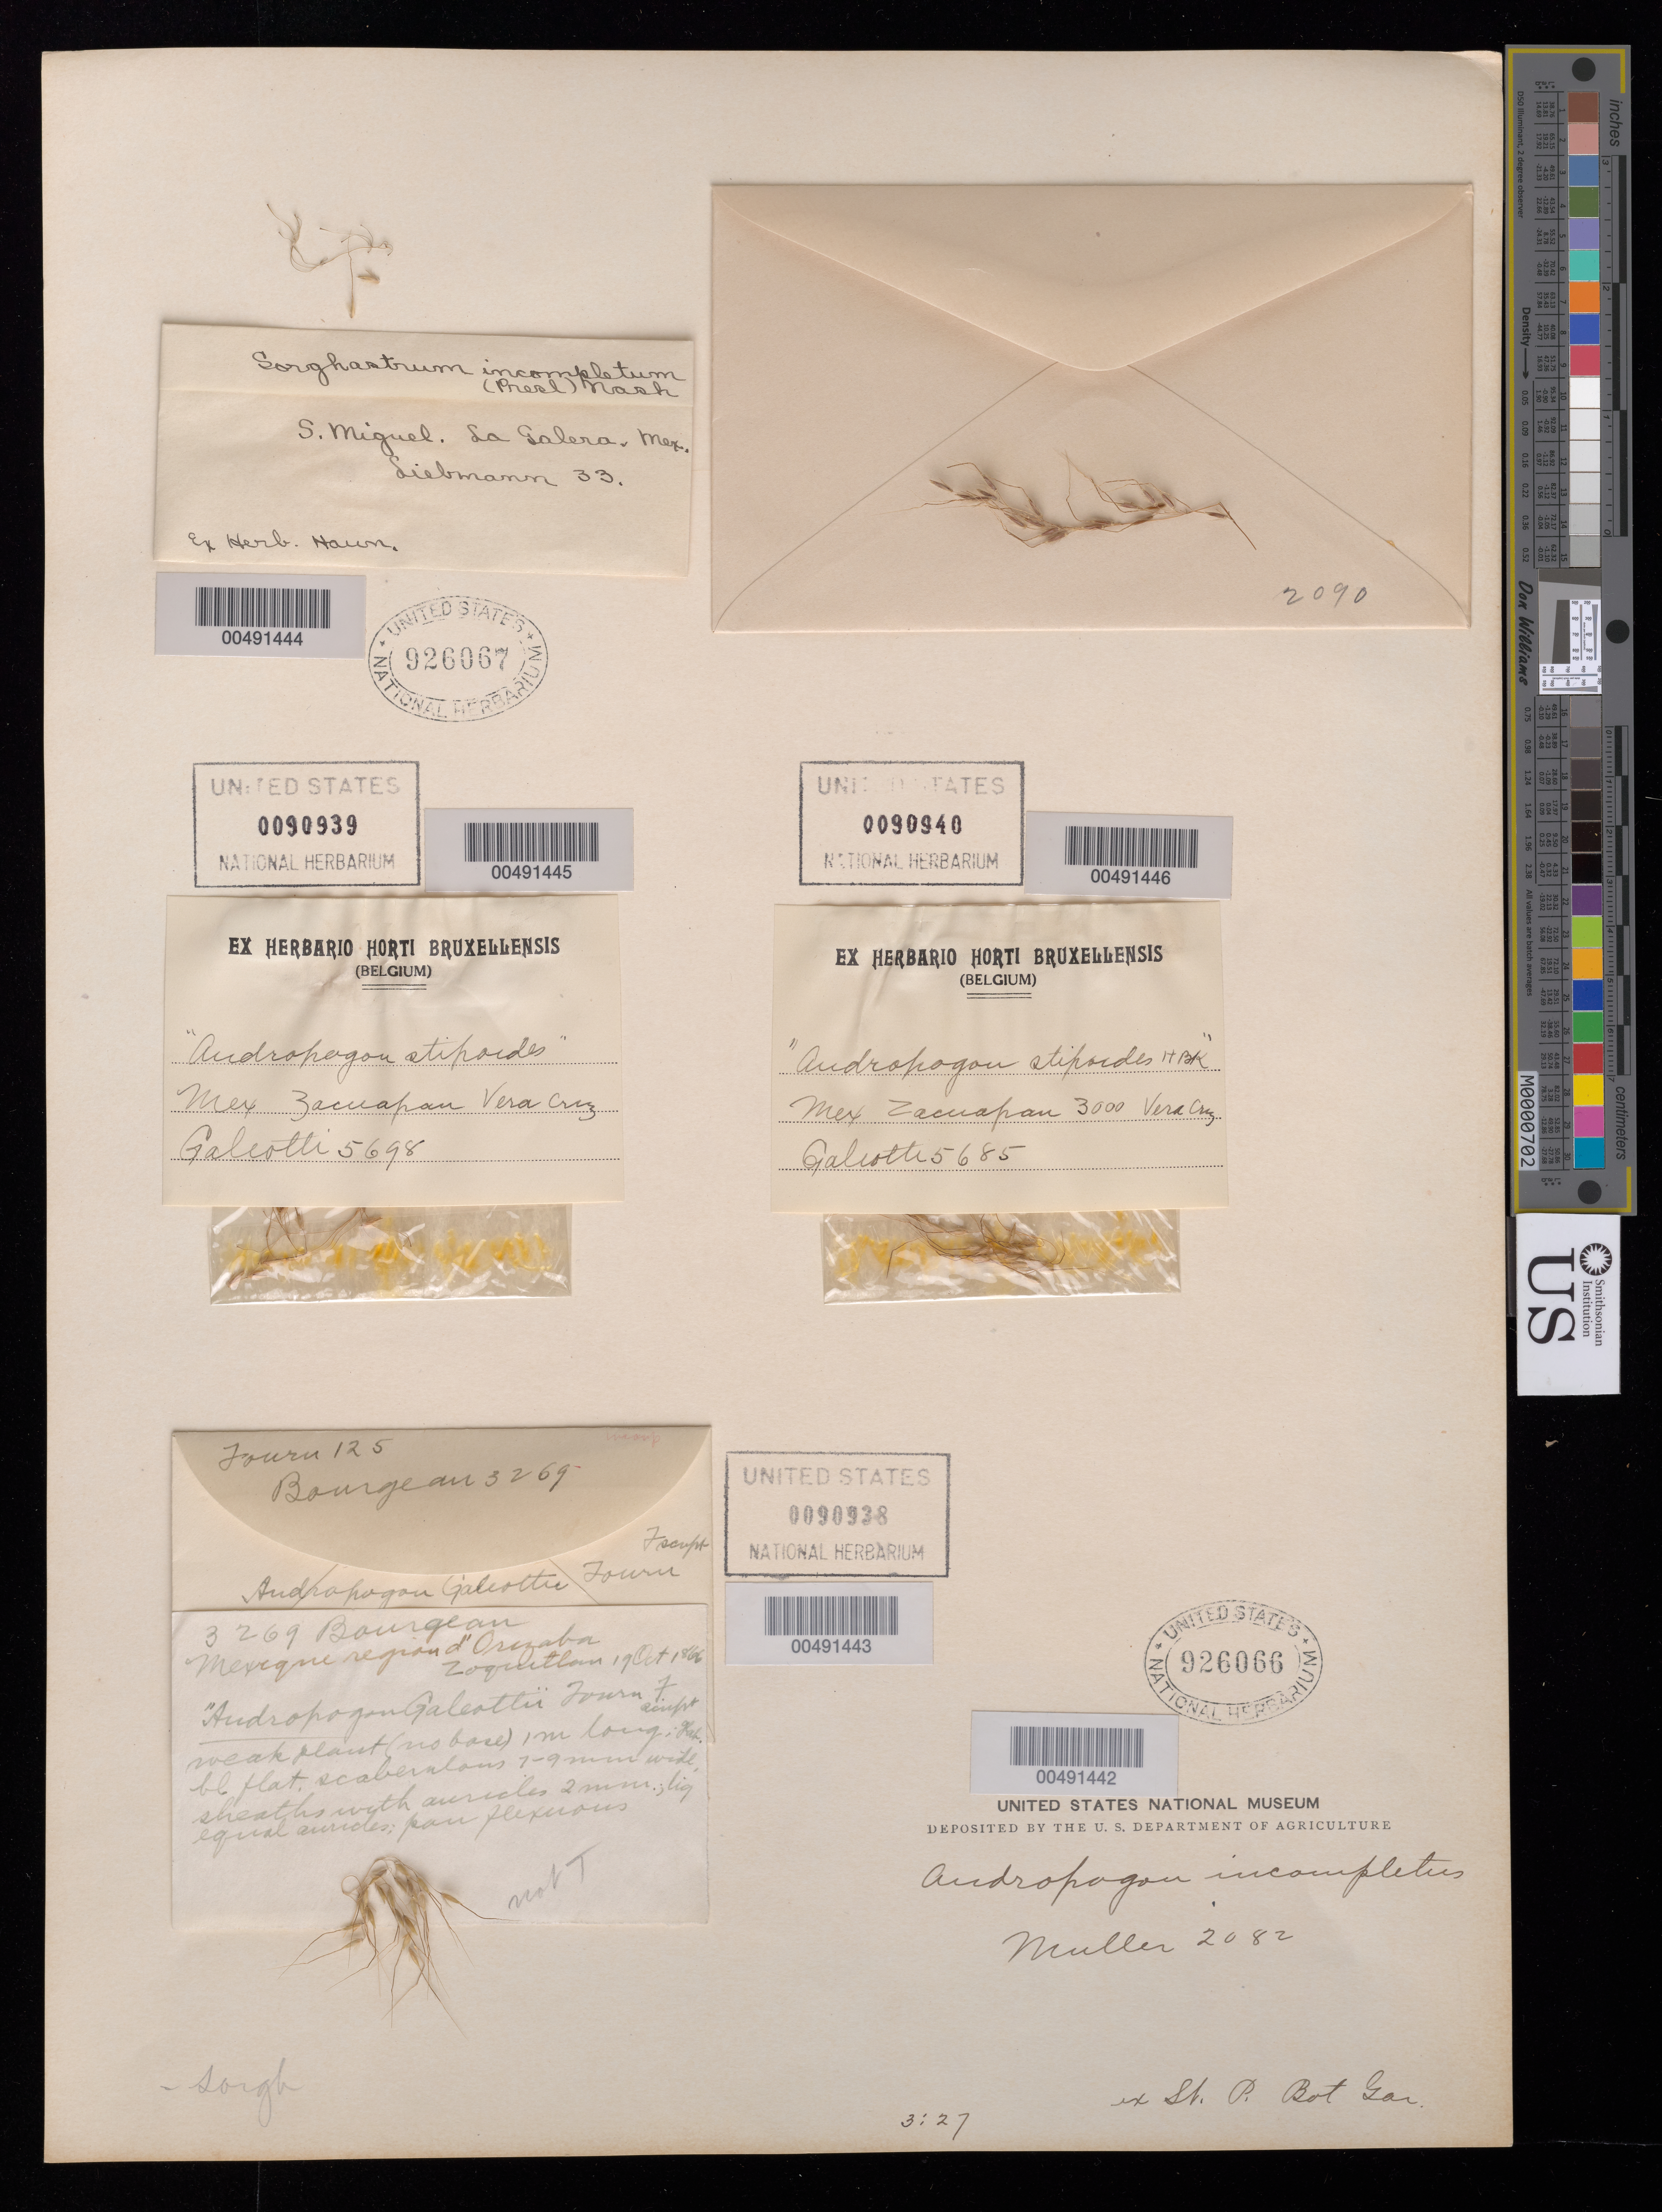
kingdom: Plantae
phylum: Tracheophyta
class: Liliopsida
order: Poales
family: Poaceae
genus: Sorghastrum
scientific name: Sorghastrum incompletum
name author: (J. Presl) Nash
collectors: F. M. Liebmann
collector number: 33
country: Mexico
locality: San Miguel, La Galera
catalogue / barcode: US 926067